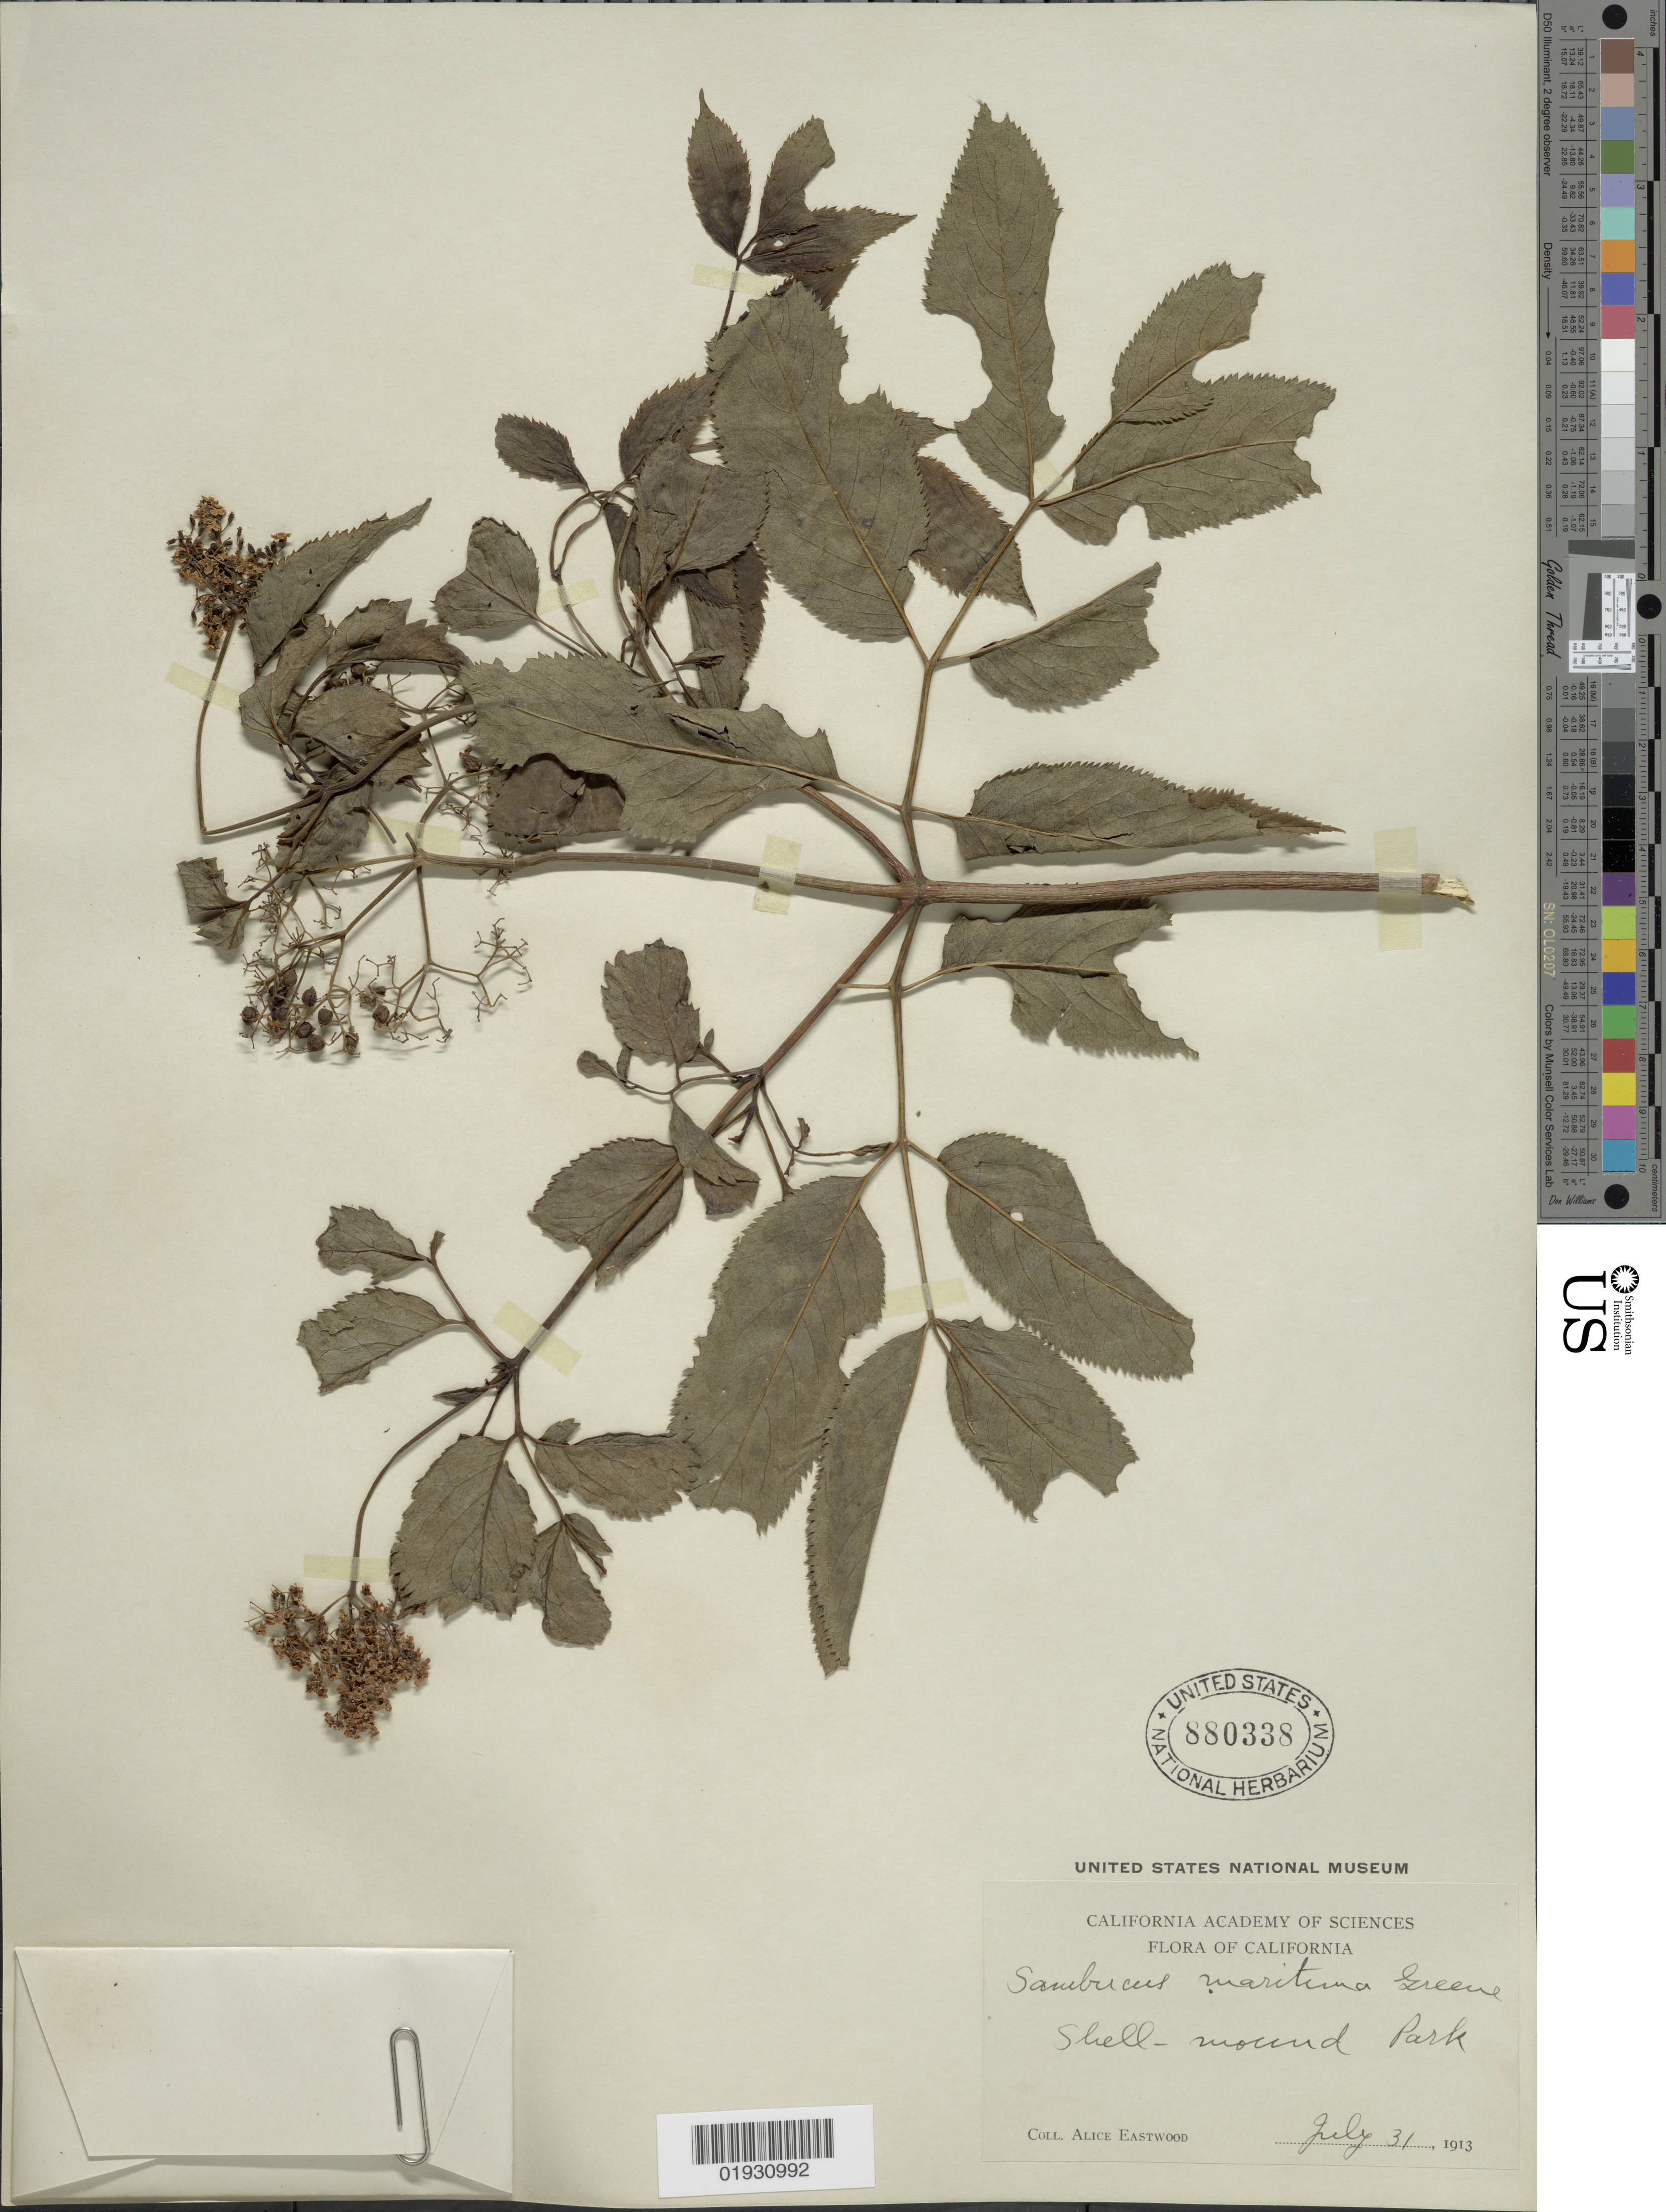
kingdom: Plantae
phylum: Tracheophyta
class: Magnoliopsida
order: Dipsacales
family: Viburnaceae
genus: Sambucus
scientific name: Sambucus maritima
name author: Greene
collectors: A. Eastwood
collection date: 1913-07-31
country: United States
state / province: California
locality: Shell- mound Park.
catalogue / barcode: US 880338